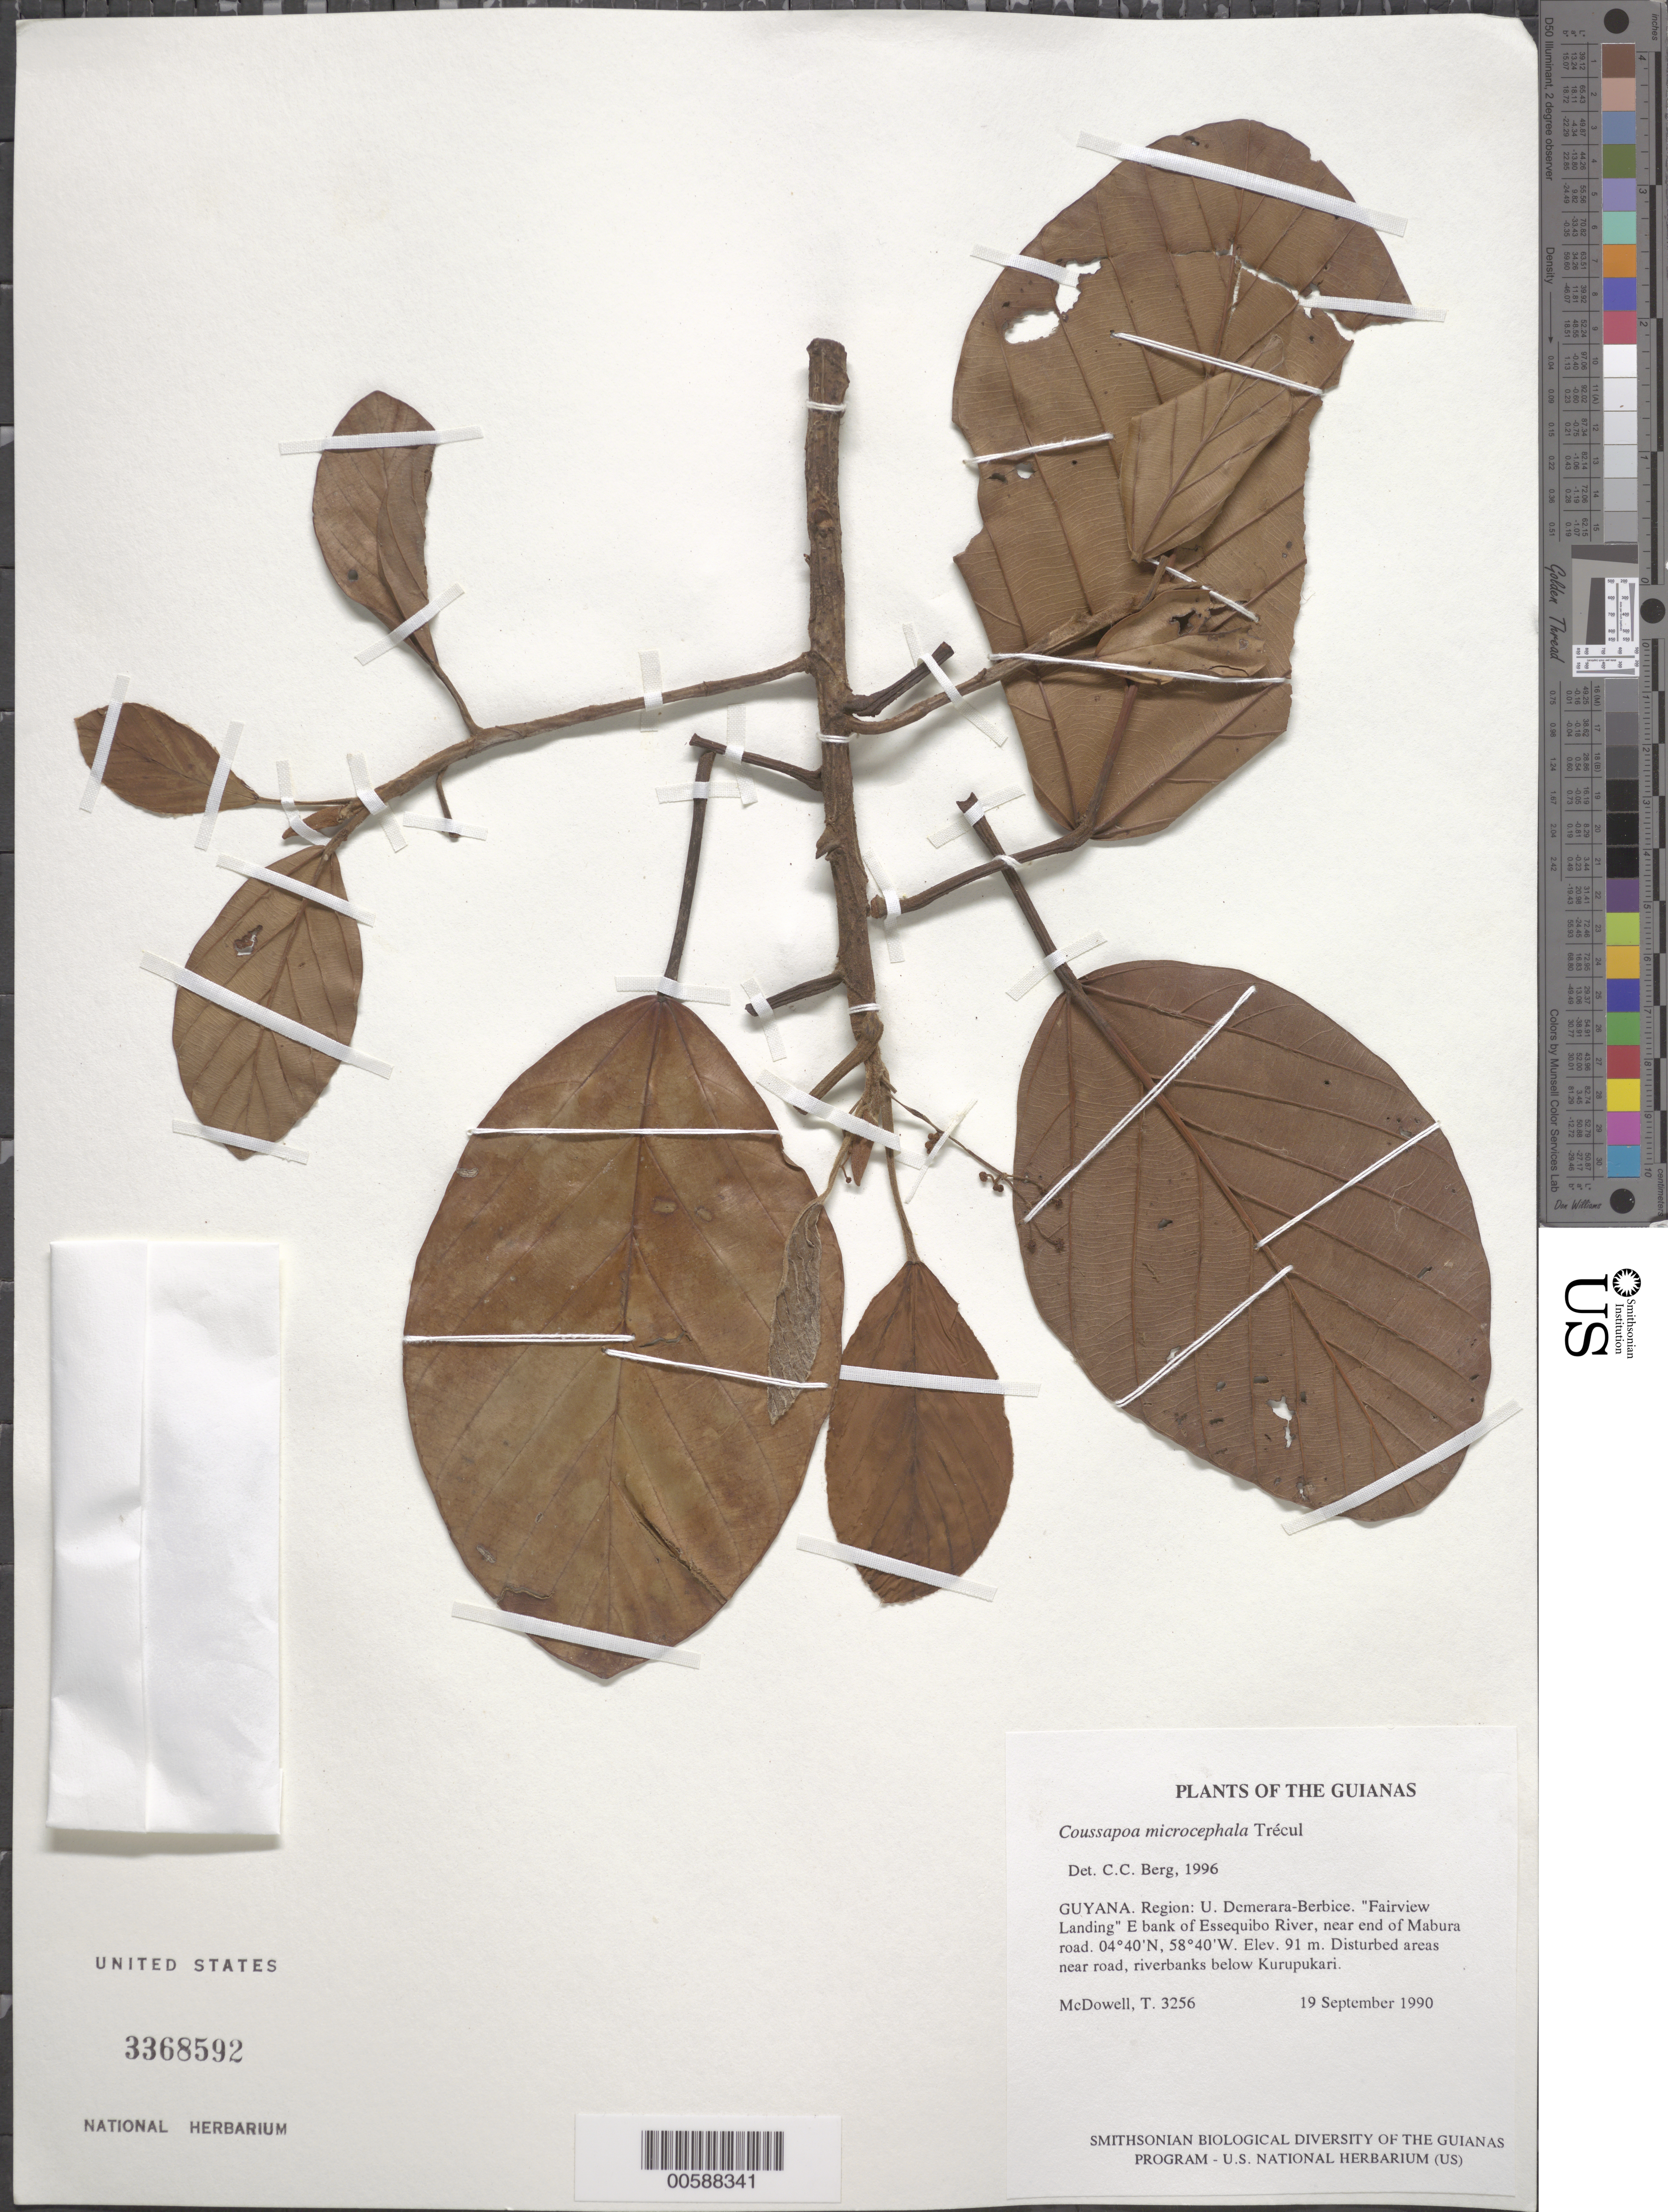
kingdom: Plantae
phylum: Tracheophyta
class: Magnoliopsida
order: Rosales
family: Urticaceae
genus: Coussapoa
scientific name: Coussapoa microcephala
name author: Trécul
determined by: Berg, C. C.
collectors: T. McDowell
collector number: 3256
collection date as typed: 19 September 1990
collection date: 1990-09-19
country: Guyana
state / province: U. Demerara-Berbice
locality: "Fairview Landing" E bank of Essequibo River, near end of Mabura road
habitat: Disturbed areas near road, riverbanks below Kurupukari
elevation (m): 91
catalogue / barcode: US 3368592